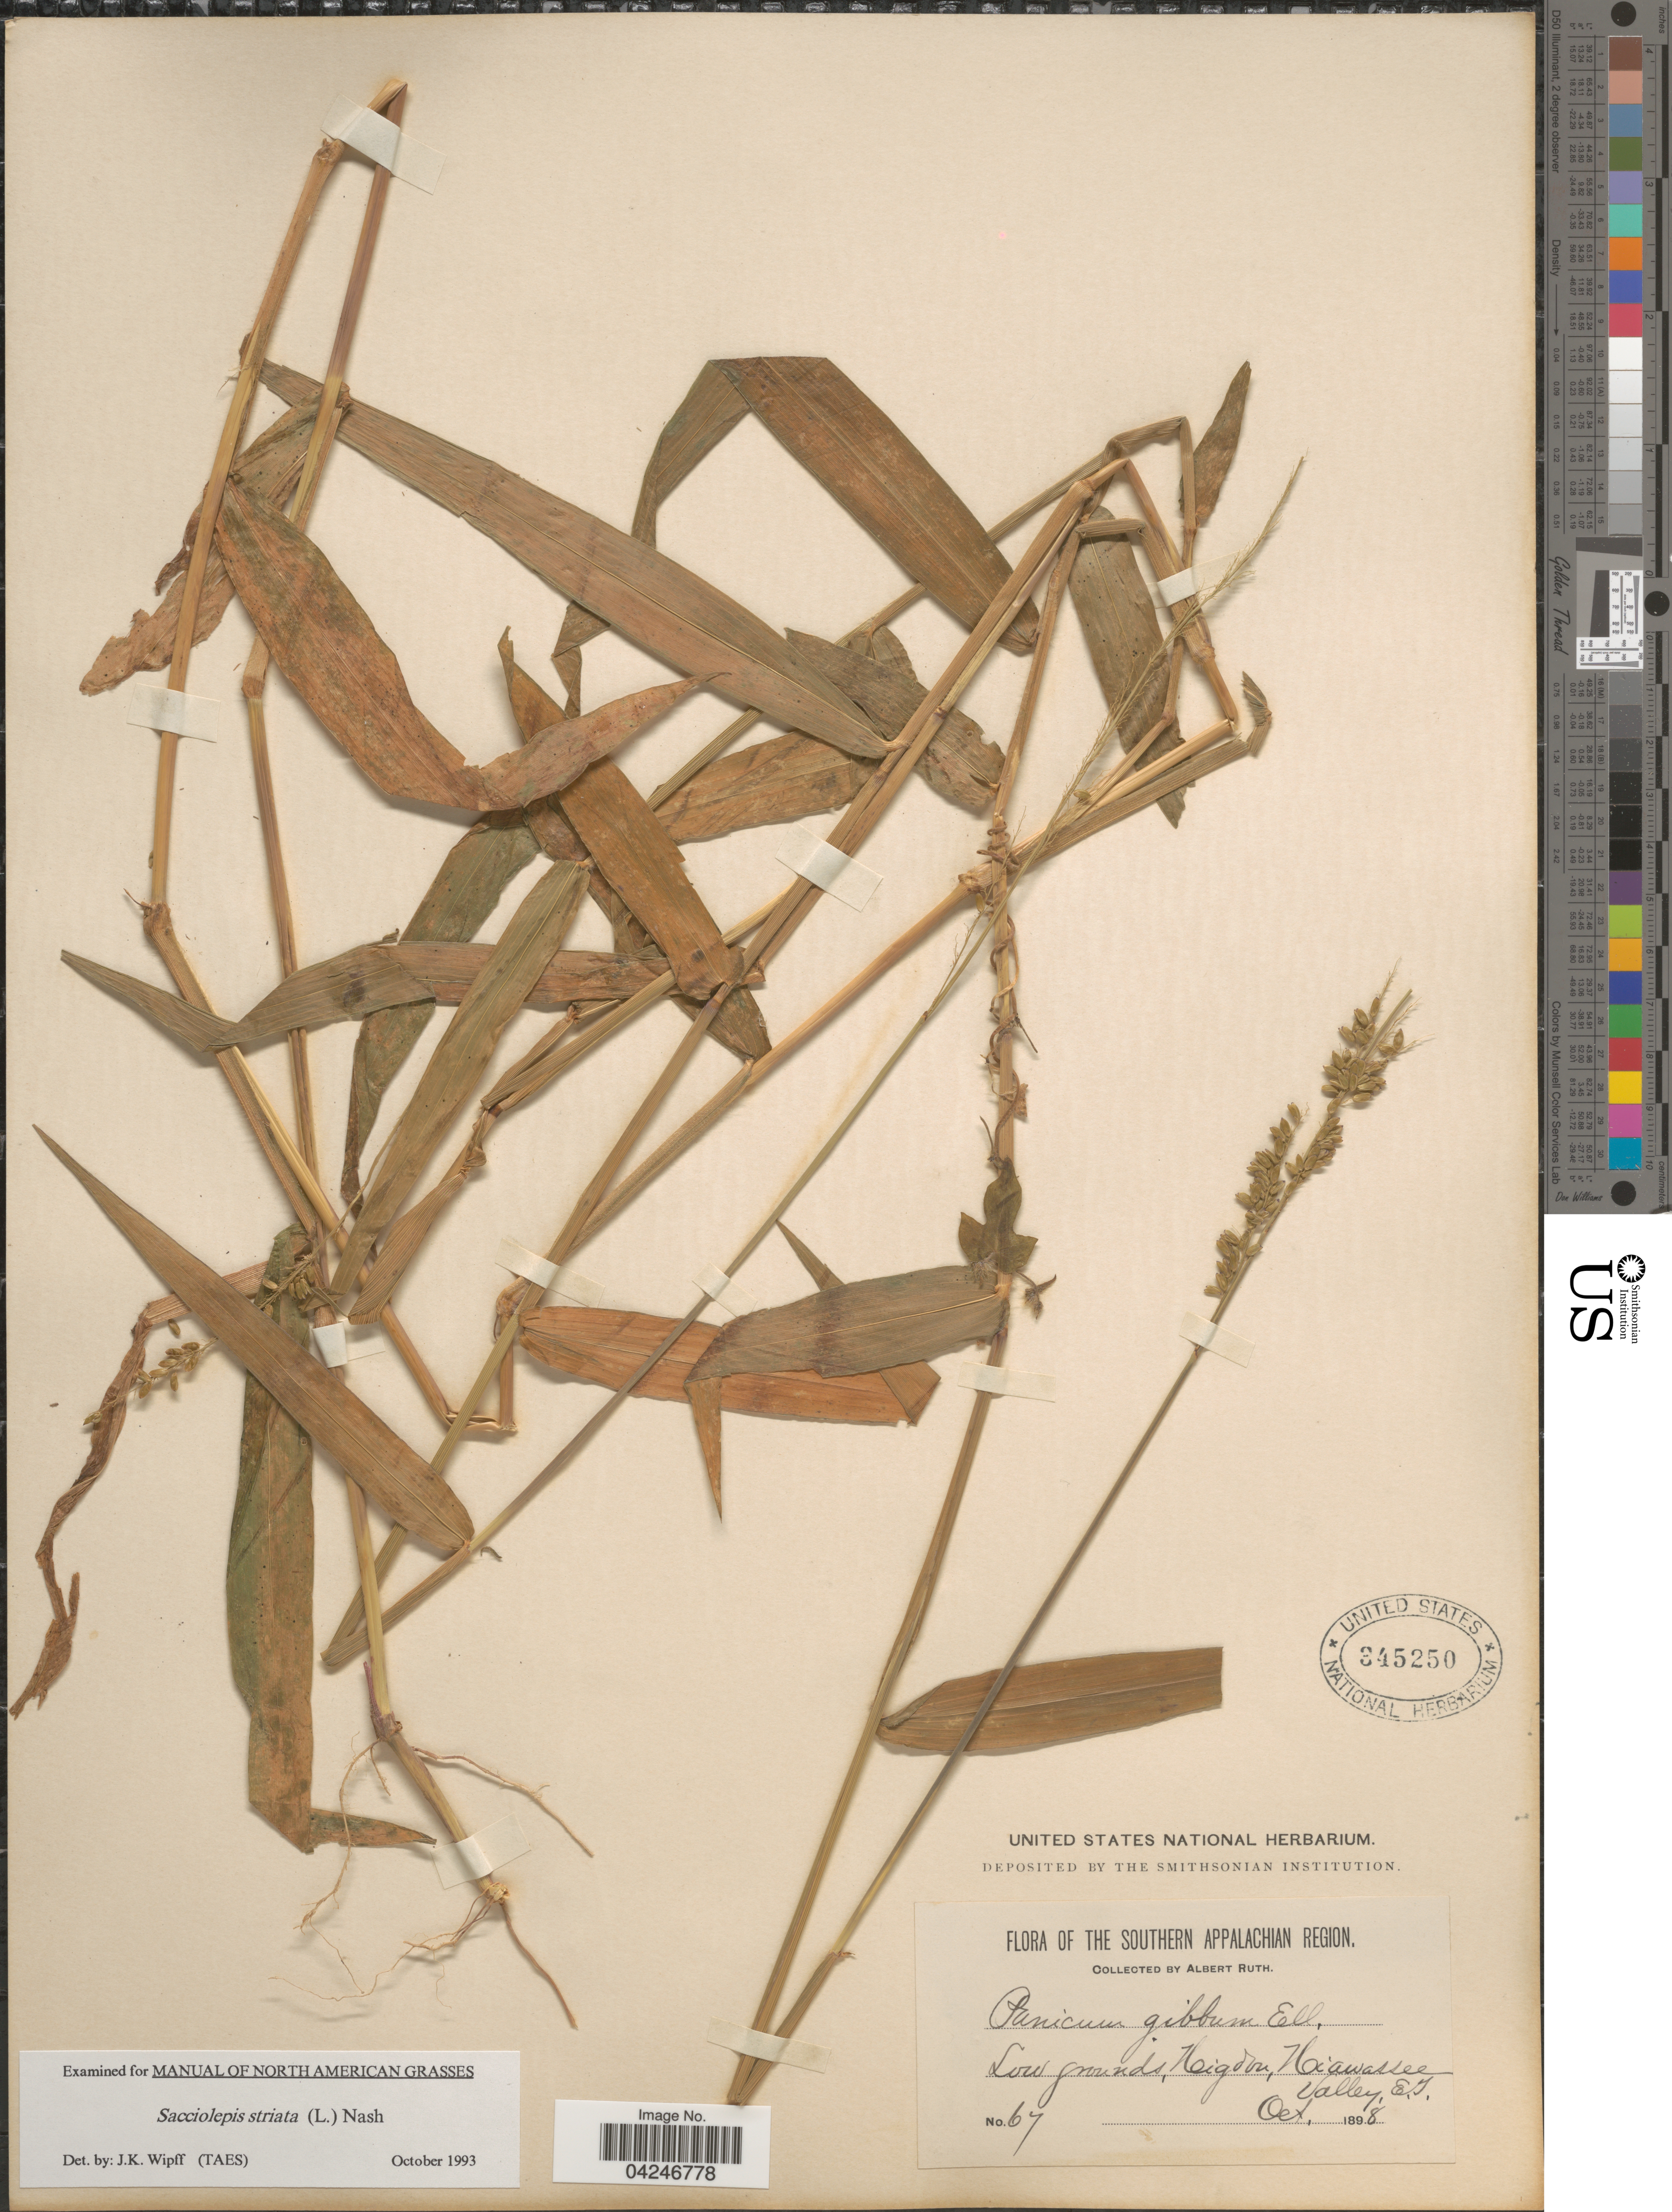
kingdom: Plantae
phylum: Tracheophyta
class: Liliopsida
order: Poales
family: Poaceae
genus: Sacciolepis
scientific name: Sacciolepis striata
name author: (L.) Nash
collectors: A. Ruth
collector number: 67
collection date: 1898-10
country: United States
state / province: Tennessee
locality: The Southern Appalachian Region. Low ground, Higdon, Hiawassee Valley, E.T.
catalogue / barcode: US 345250